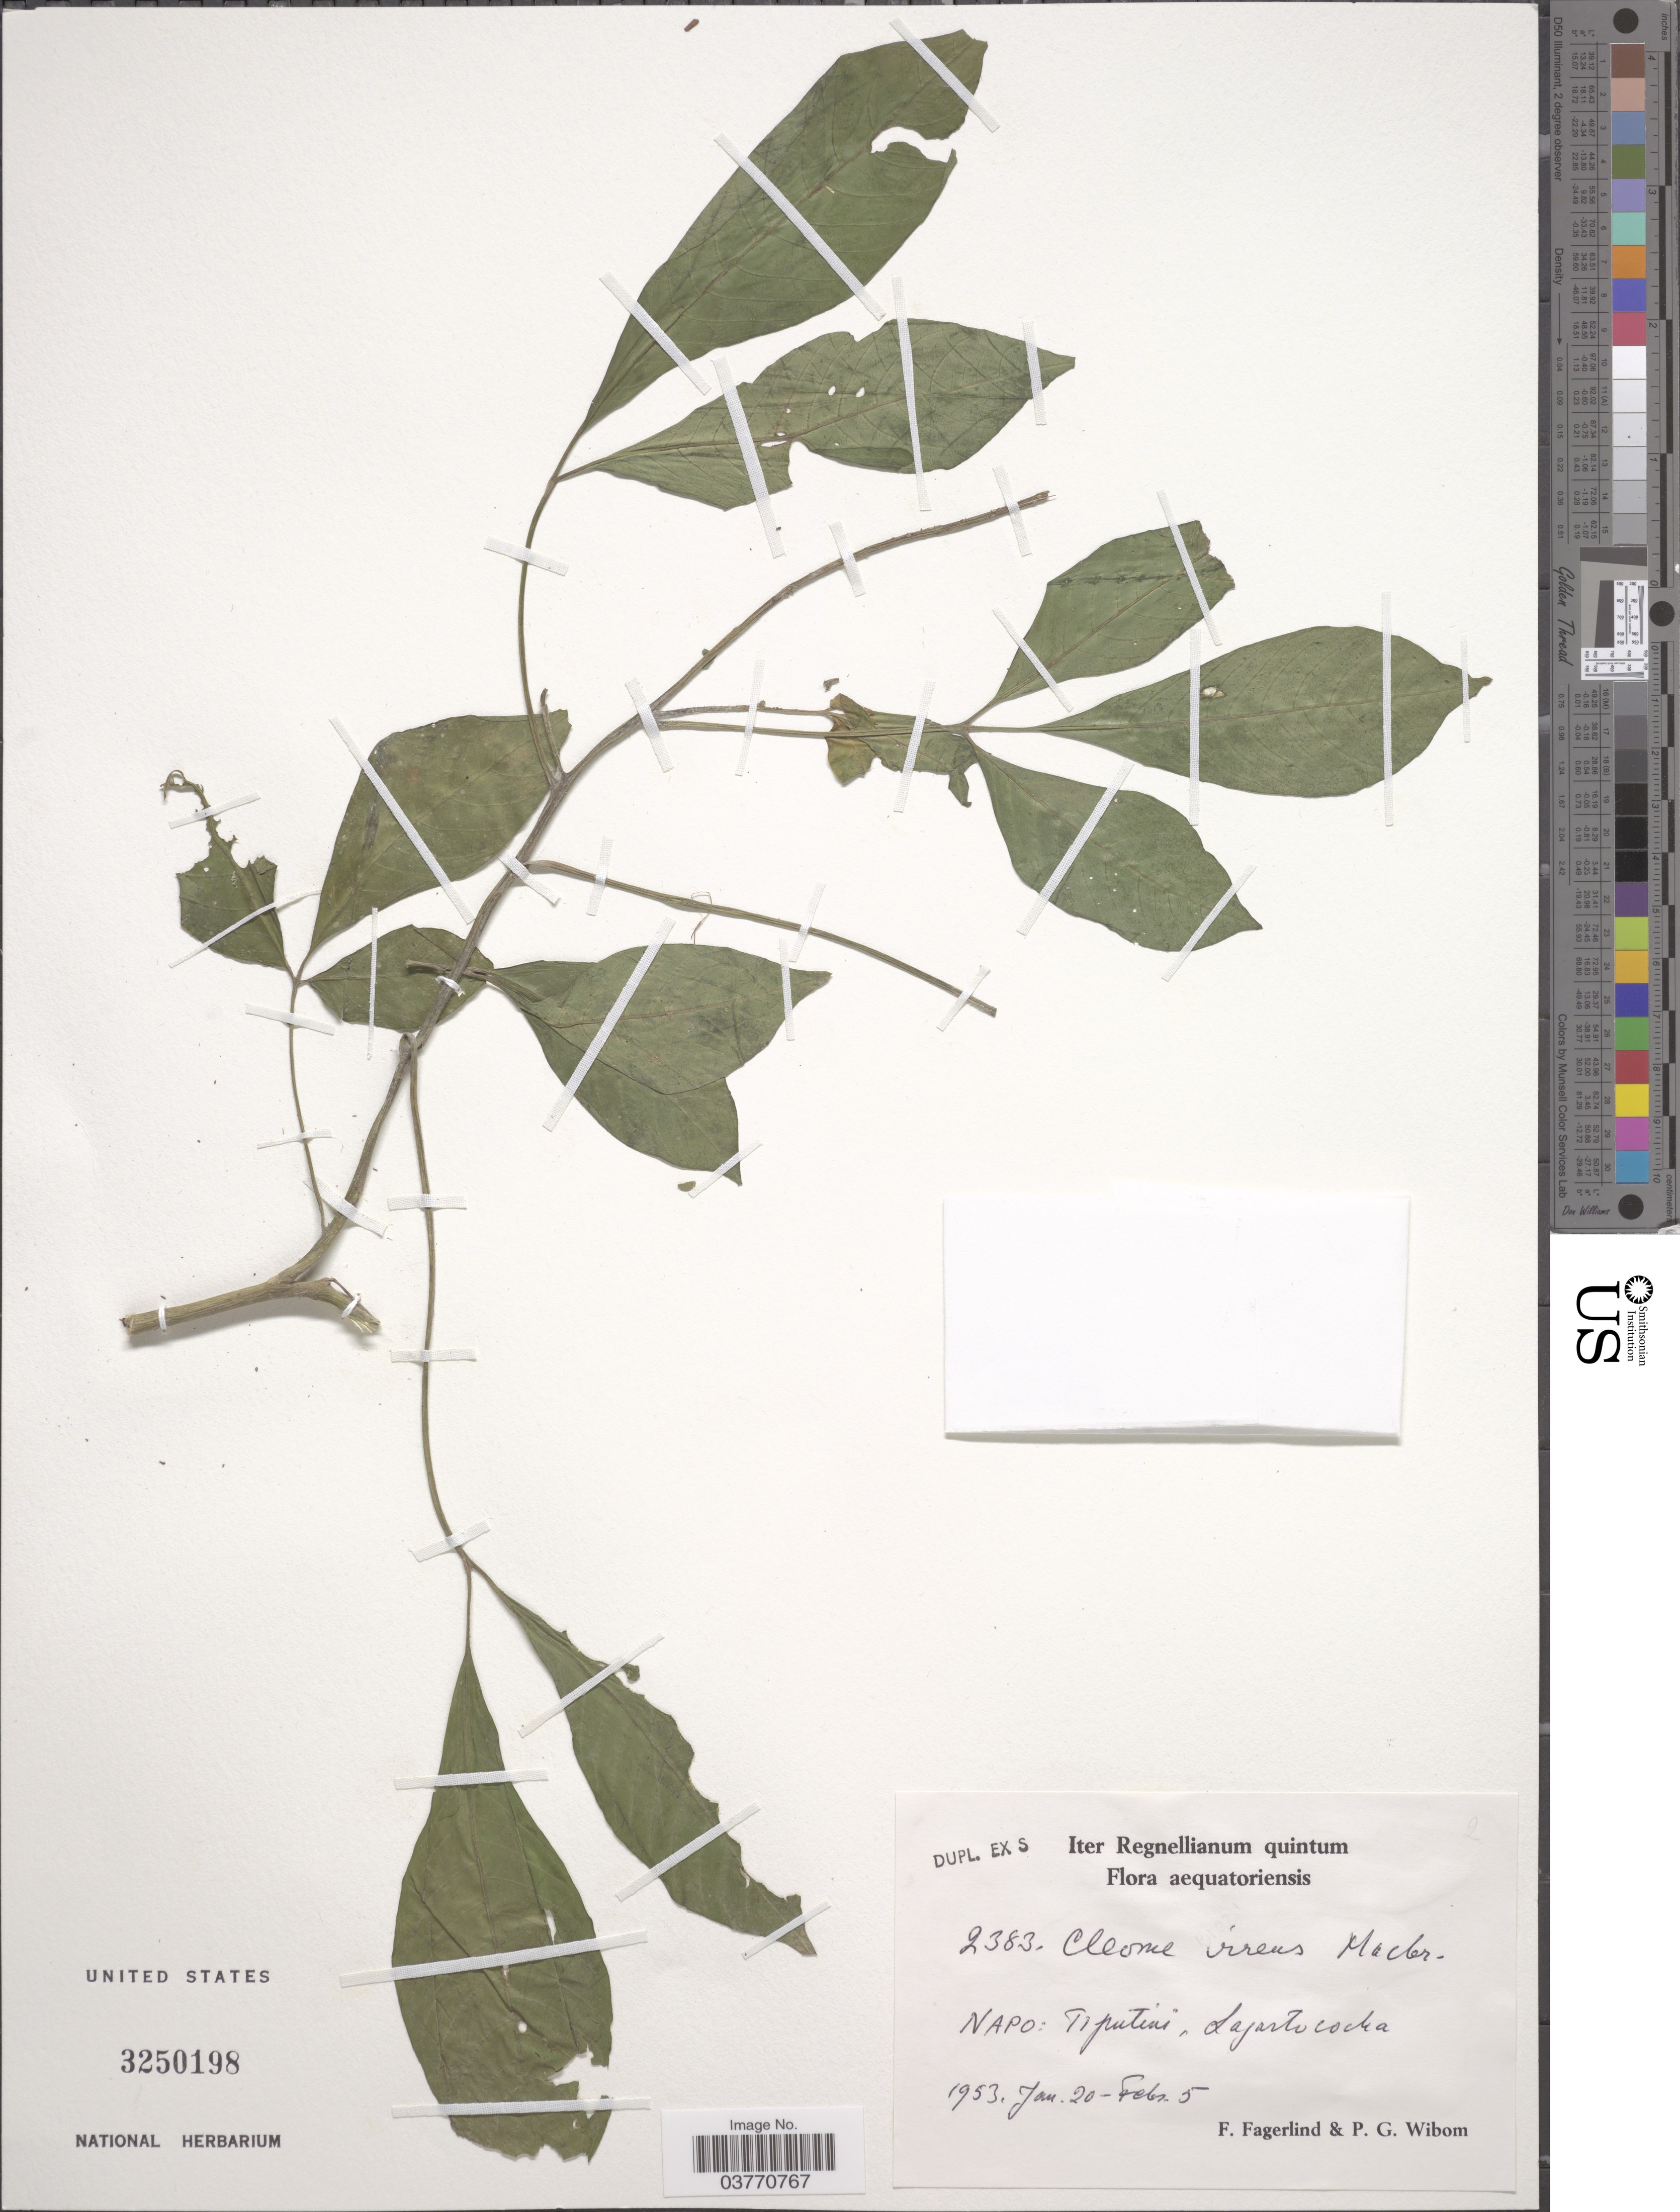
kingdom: Plantae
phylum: Tracheophyta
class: Magnoliopsida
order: Brassicales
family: Cleomaceae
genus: Tarenaya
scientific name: Tarenaya virens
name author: (J.F. Macbr.) Soares Neto & Roalson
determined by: Strong, M. T., (US), Smithsonian Institution - National Museum of Natural History (UNITED STATES)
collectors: F. Fagerlind & P. Wibom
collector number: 2383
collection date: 1953-01-20/1953-02-05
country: Ecuador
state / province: Napo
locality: Aequatoriensis. Napo: Tiputiui, Lagartococha.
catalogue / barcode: US 3250198